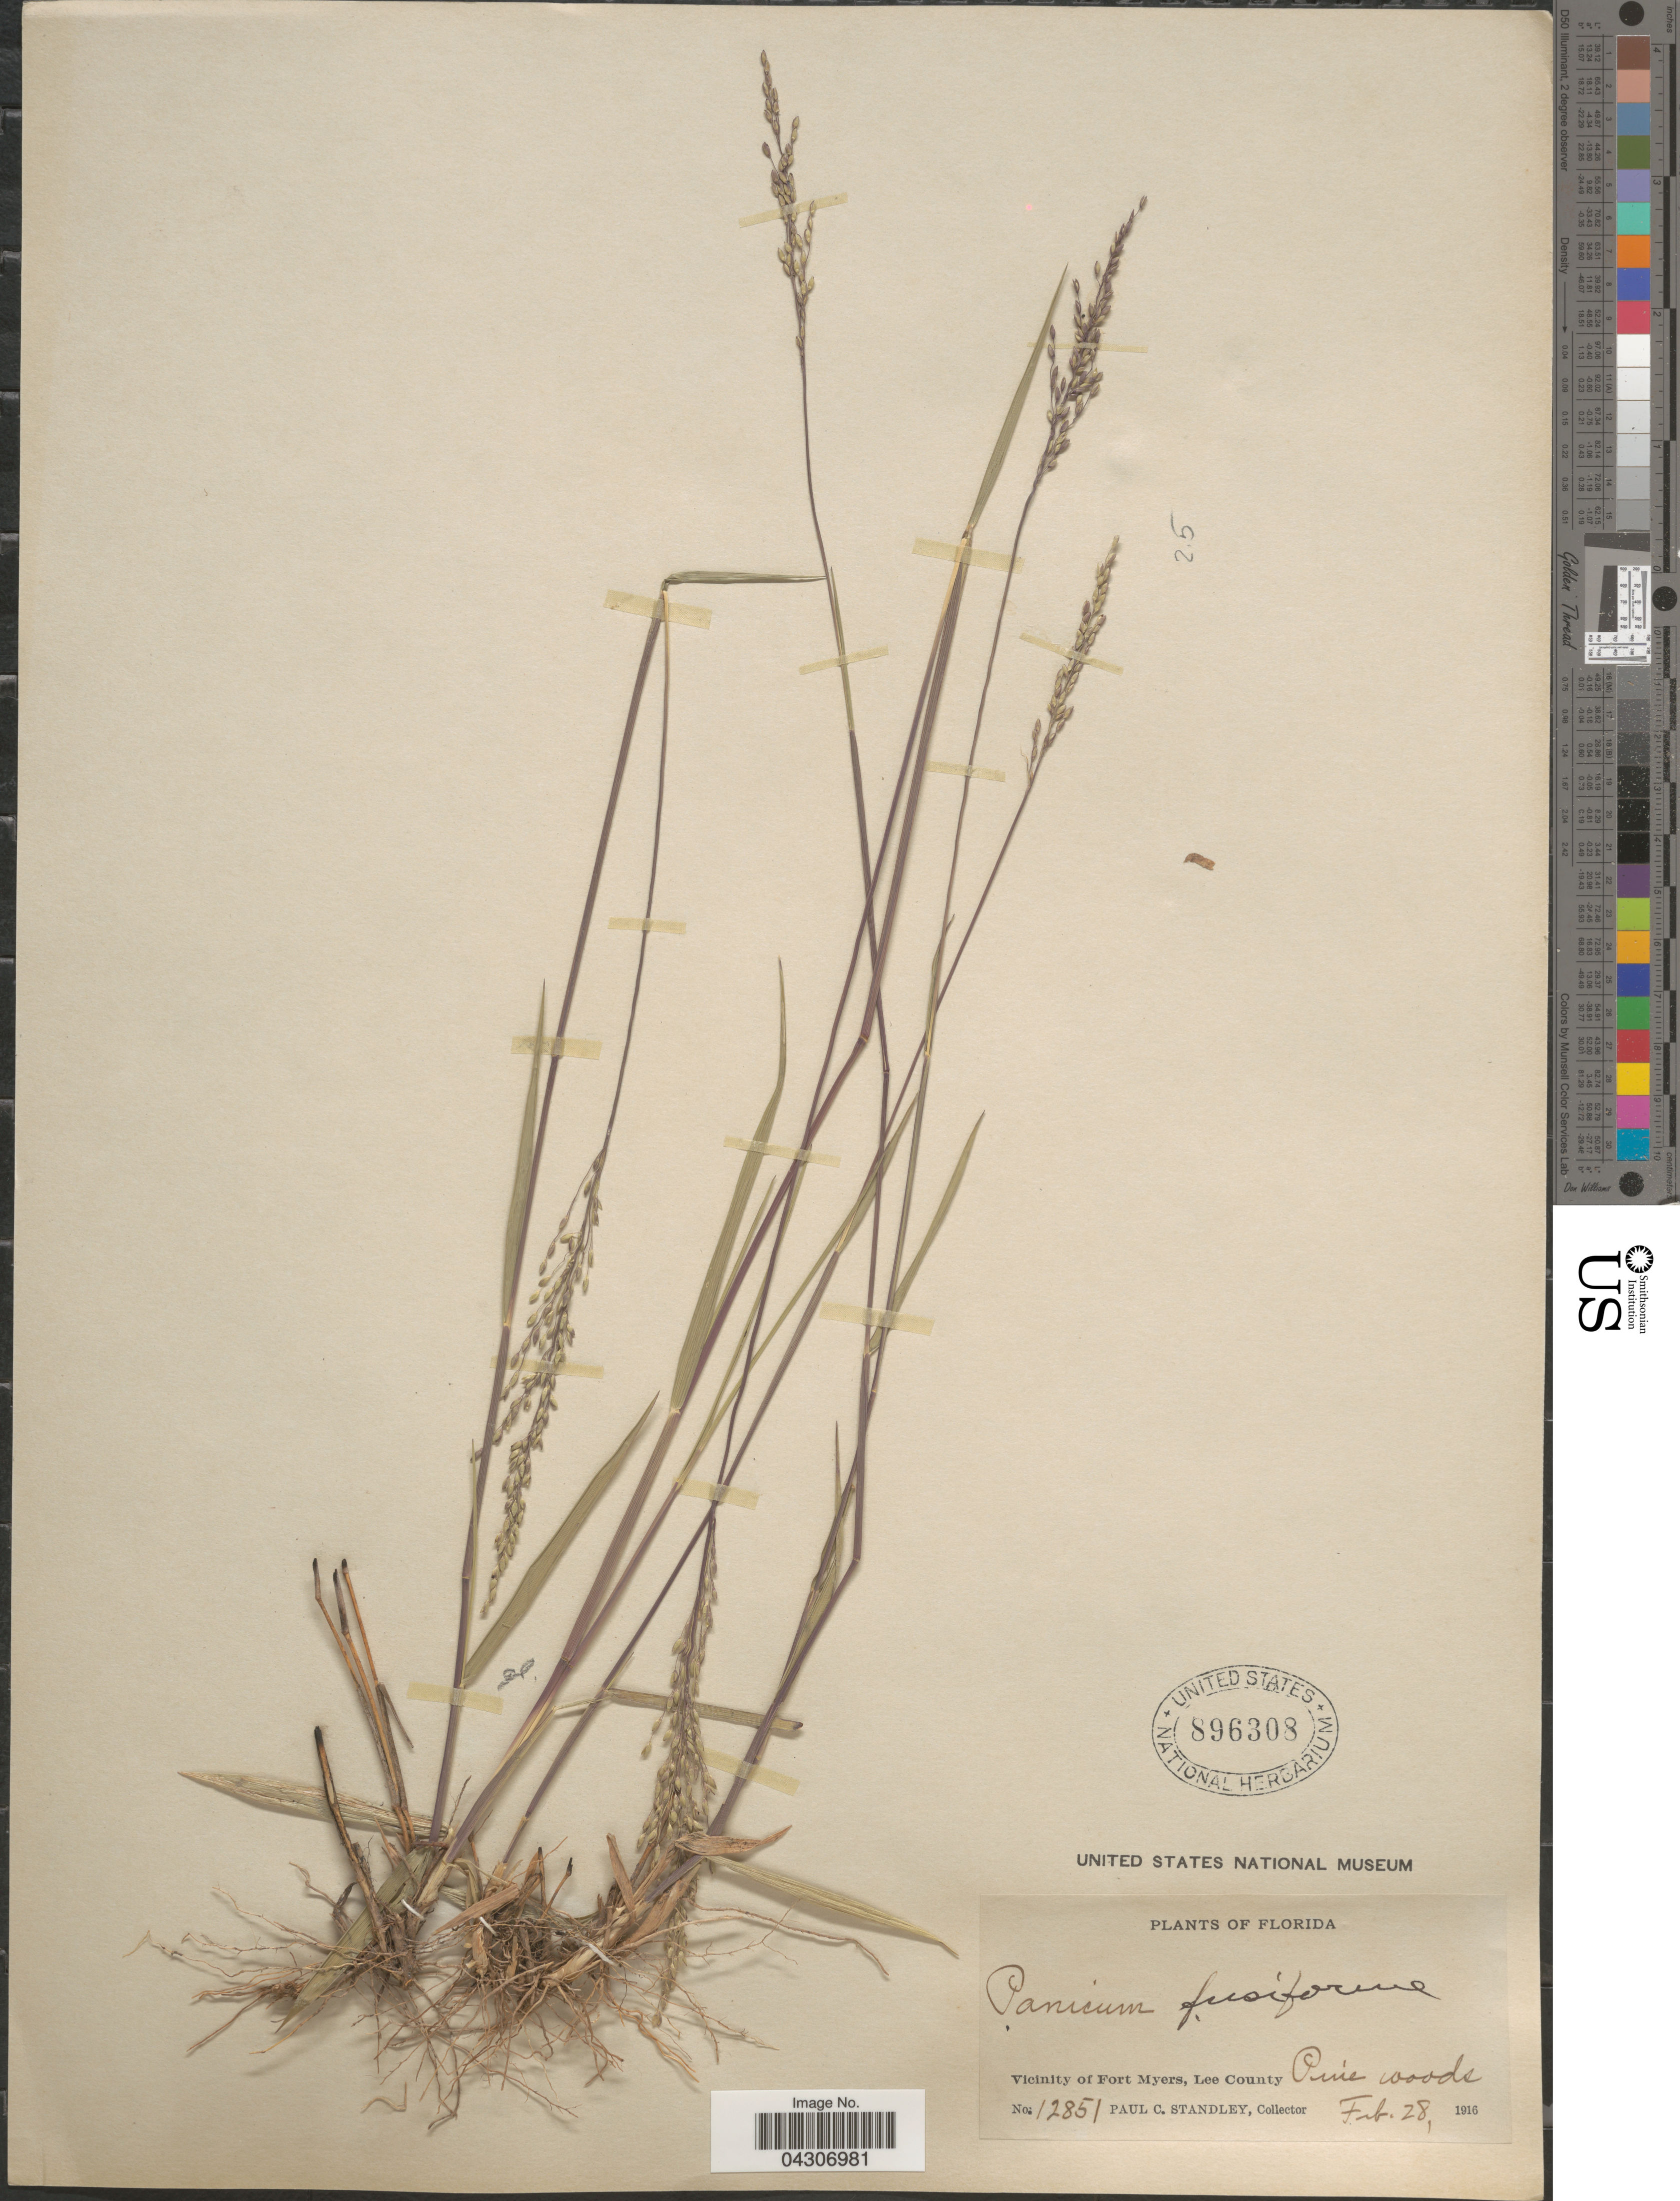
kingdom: Plantae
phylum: Tracheophyta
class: Liliopsida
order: Poales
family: Poaceae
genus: Dichanthelium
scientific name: Dichanthelium aciculare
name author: (Desv. ex Poir.) Gould & C.A. Clark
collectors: P. C. Standley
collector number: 12851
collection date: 1916-02-28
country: United States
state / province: Florida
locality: Vicinity of Fort Myers, Lee County.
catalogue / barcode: US 896308